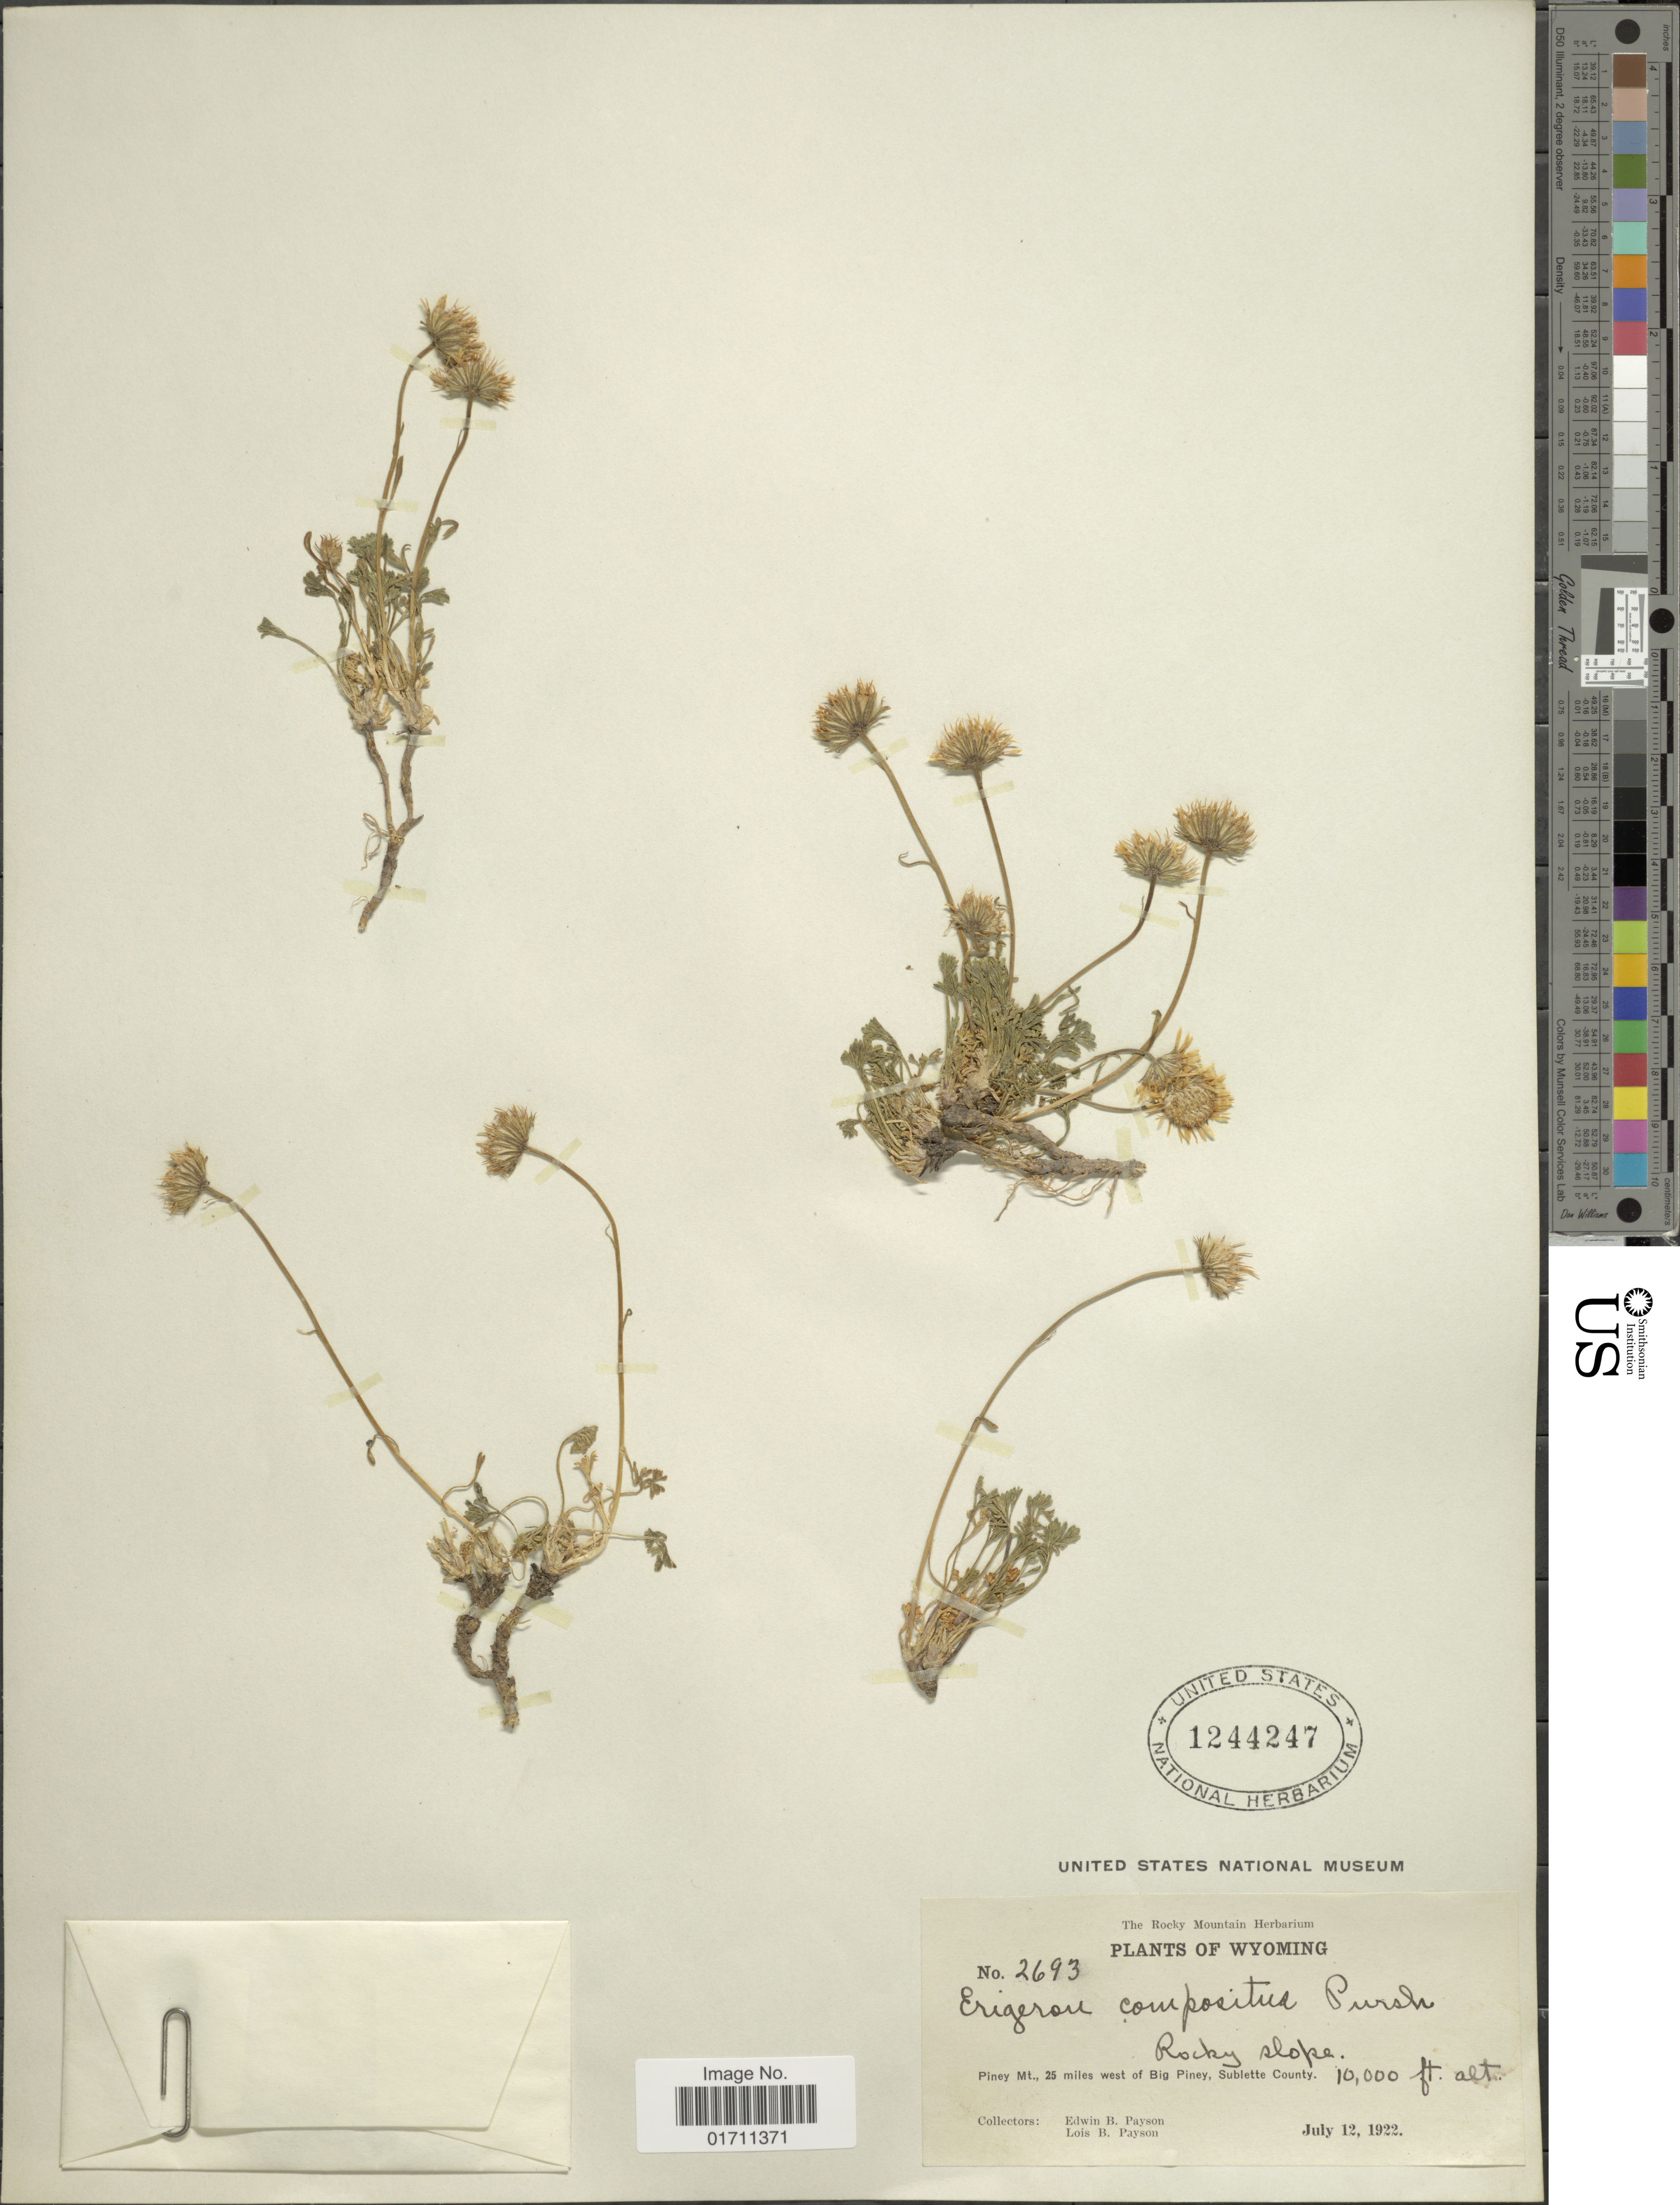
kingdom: Plantae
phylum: Tracheophyta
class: Magnoliopsida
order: Asterales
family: Asteraceae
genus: Erigeron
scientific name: Erigeron compositus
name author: Pursh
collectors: E. B. Payson & L. Payson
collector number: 2693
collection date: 1922-07-12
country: United States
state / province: Wyoming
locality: Rocky slope, Piney Mt., 25 miles west of Big Piney, Sublette County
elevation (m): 3048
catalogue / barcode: US 1244247